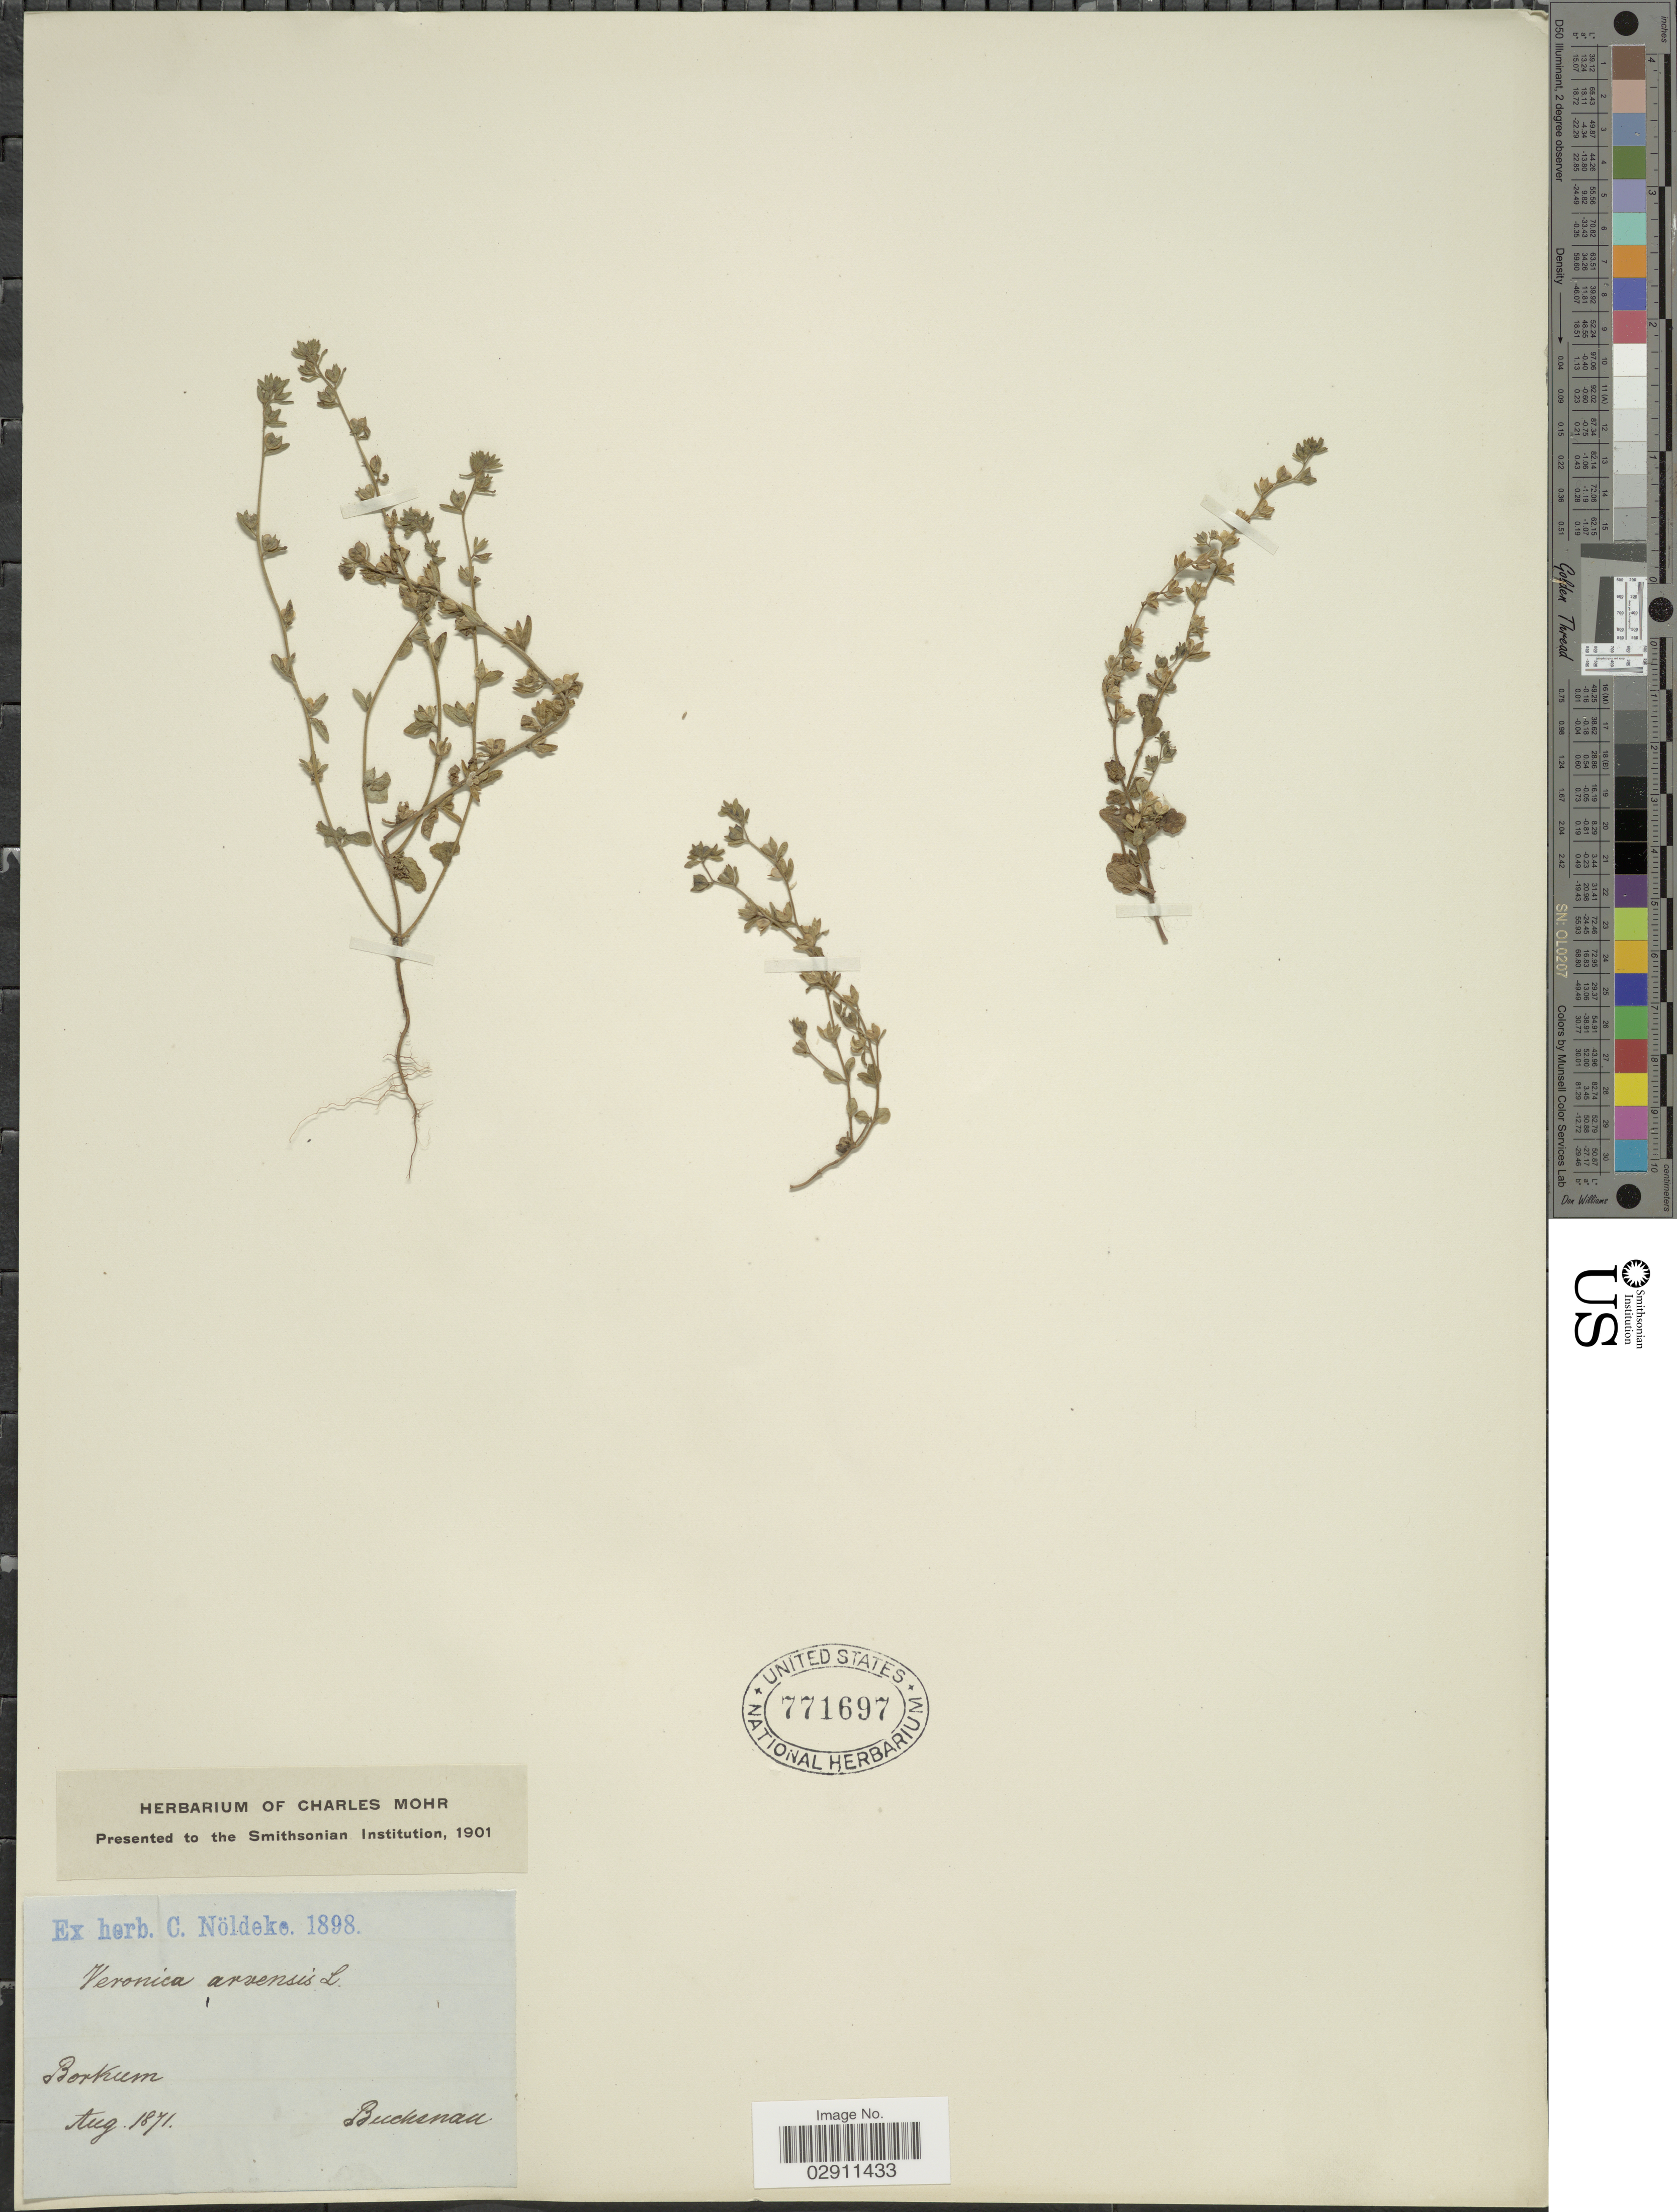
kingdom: Plantae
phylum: Tracheophyta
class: Magnoliopsida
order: Boraginales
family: Boraginaceae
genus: Myosotis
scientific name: Myosotis arvensis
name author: (L.) Hill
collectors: Buchanan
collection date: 1871-08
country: Germany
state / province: Niedersachsen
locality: Borkum.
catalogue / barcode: US 771697